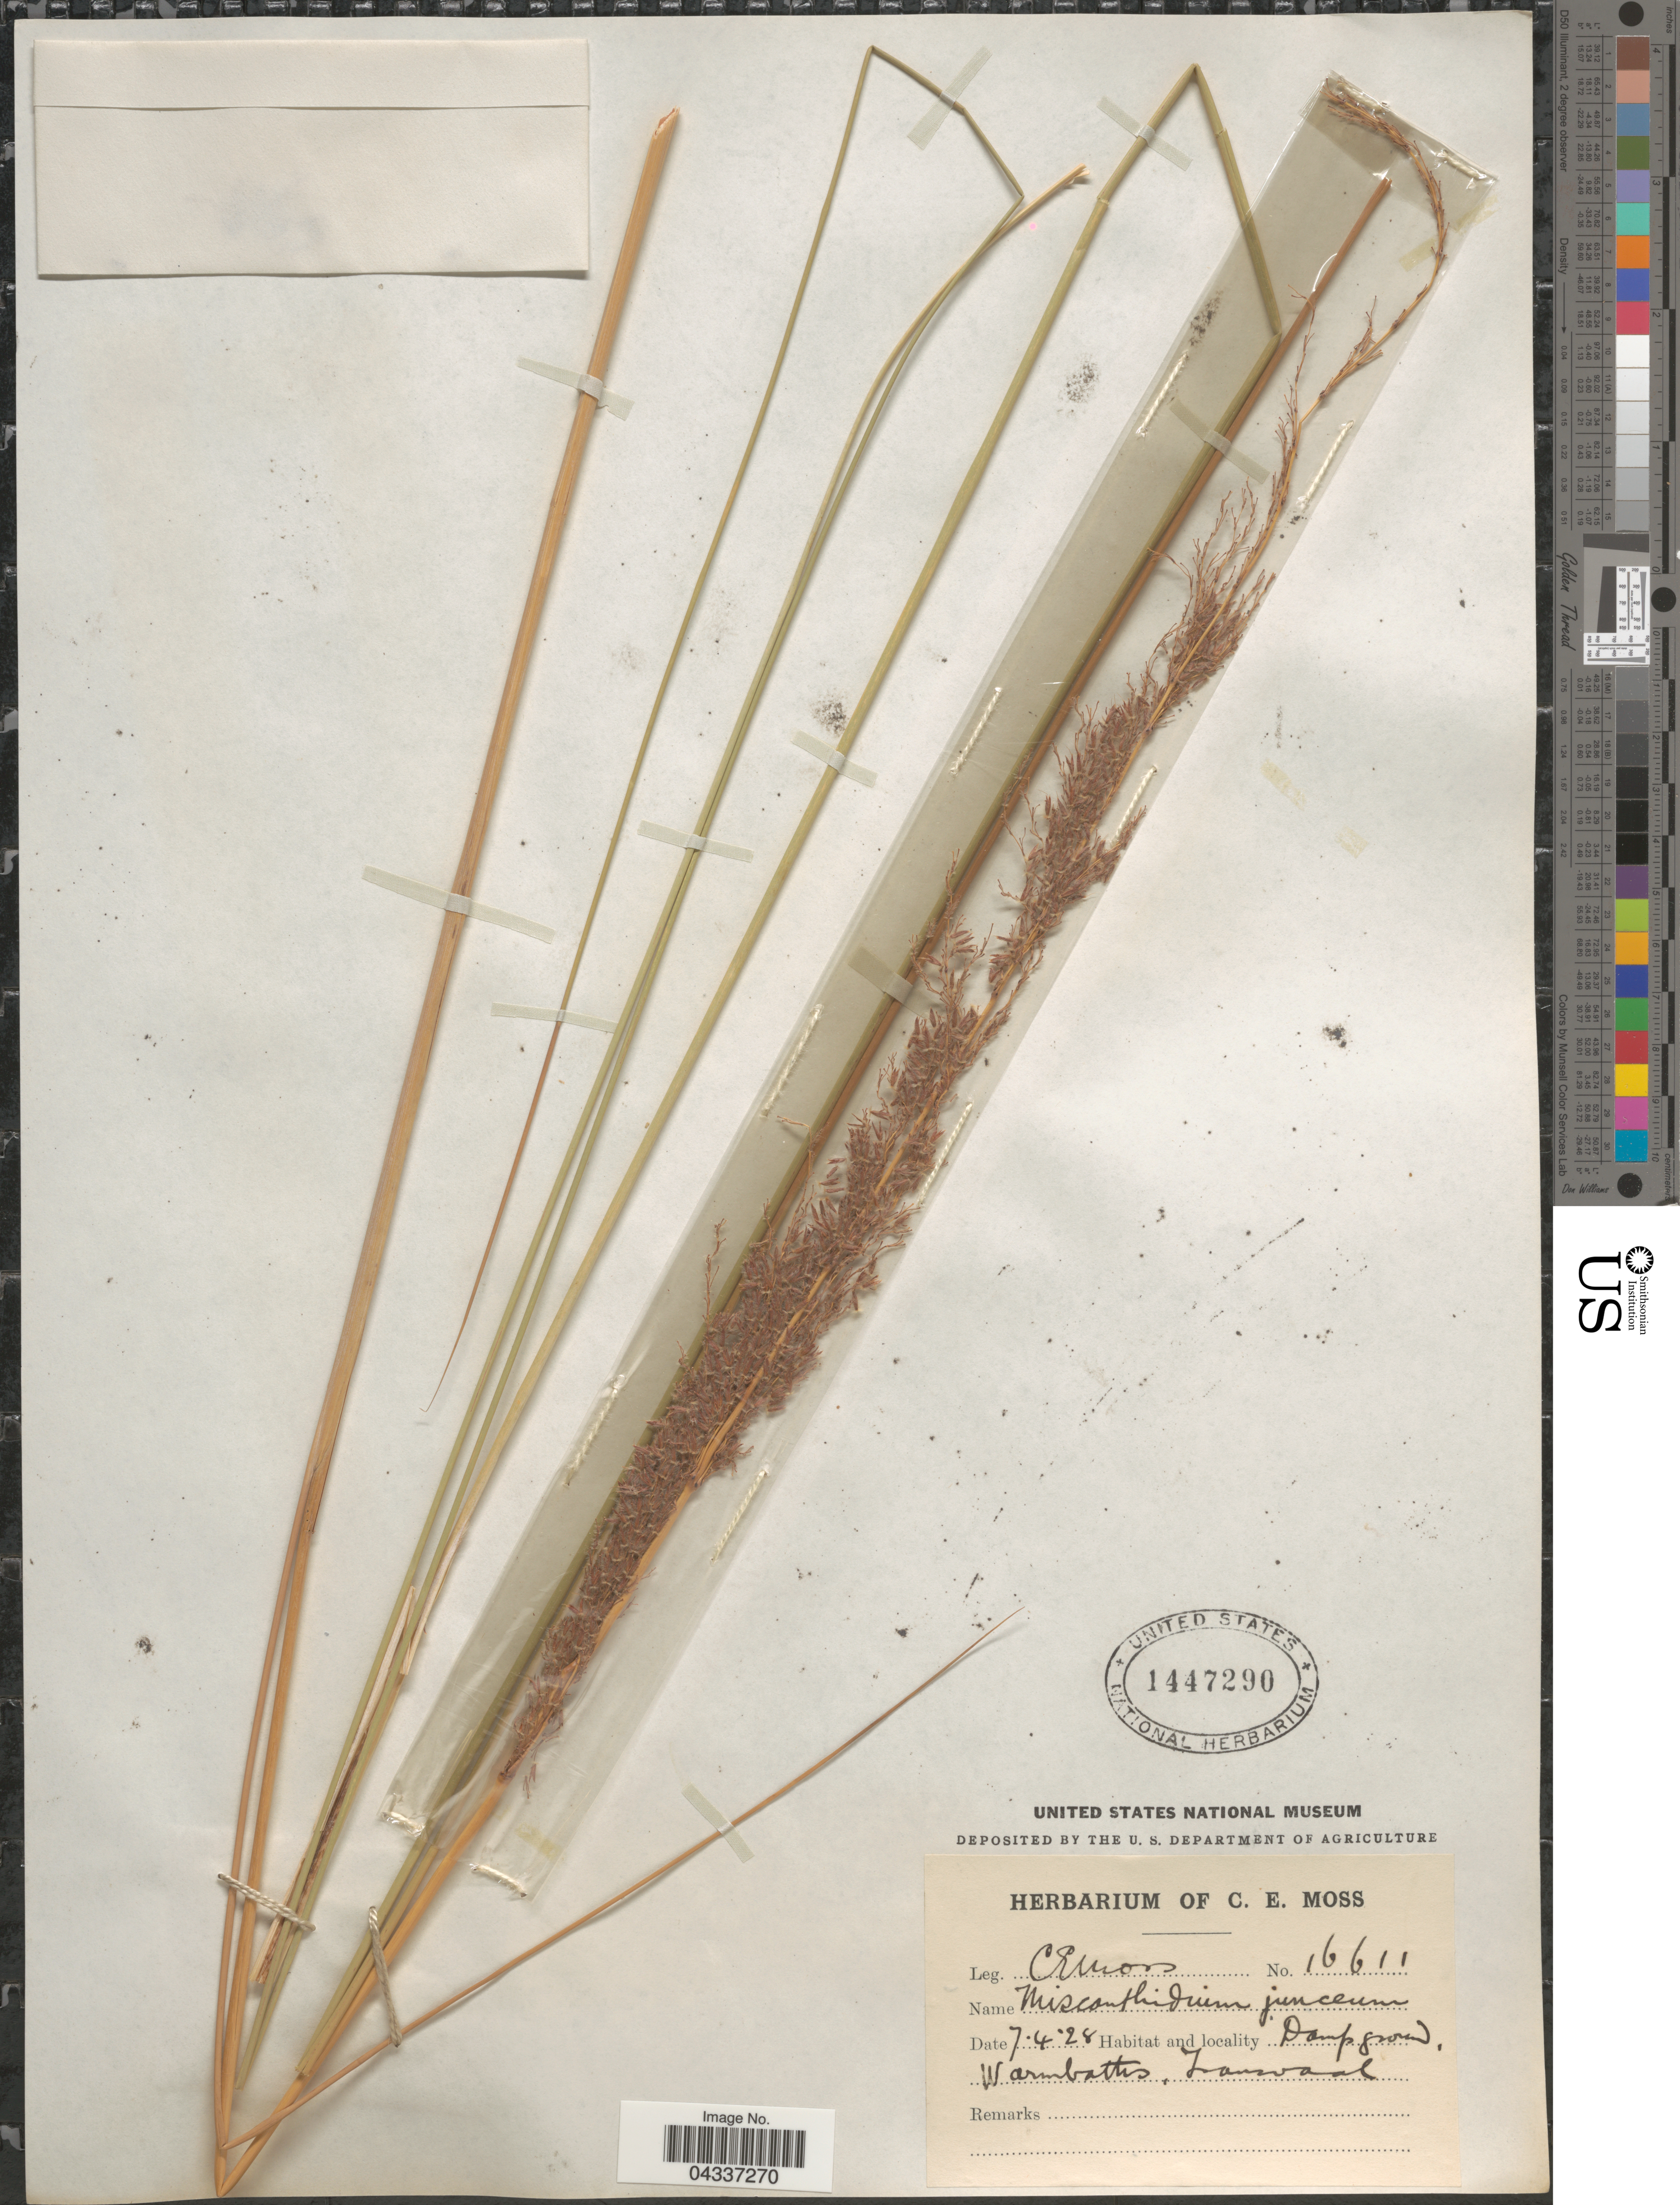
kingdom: Plantae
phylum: Tracheophyta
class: Liliopsida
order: Poales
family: Poaceae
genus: Miscanthidium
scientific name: Miscanthidium junceum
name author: (Stapf) Stapf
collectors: C. E. Moss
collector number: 16611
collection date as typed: Transcribed d/m/y: 7/4/28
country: South Africa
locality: Warmbaths, Transvaal.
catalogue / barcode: US 1447290